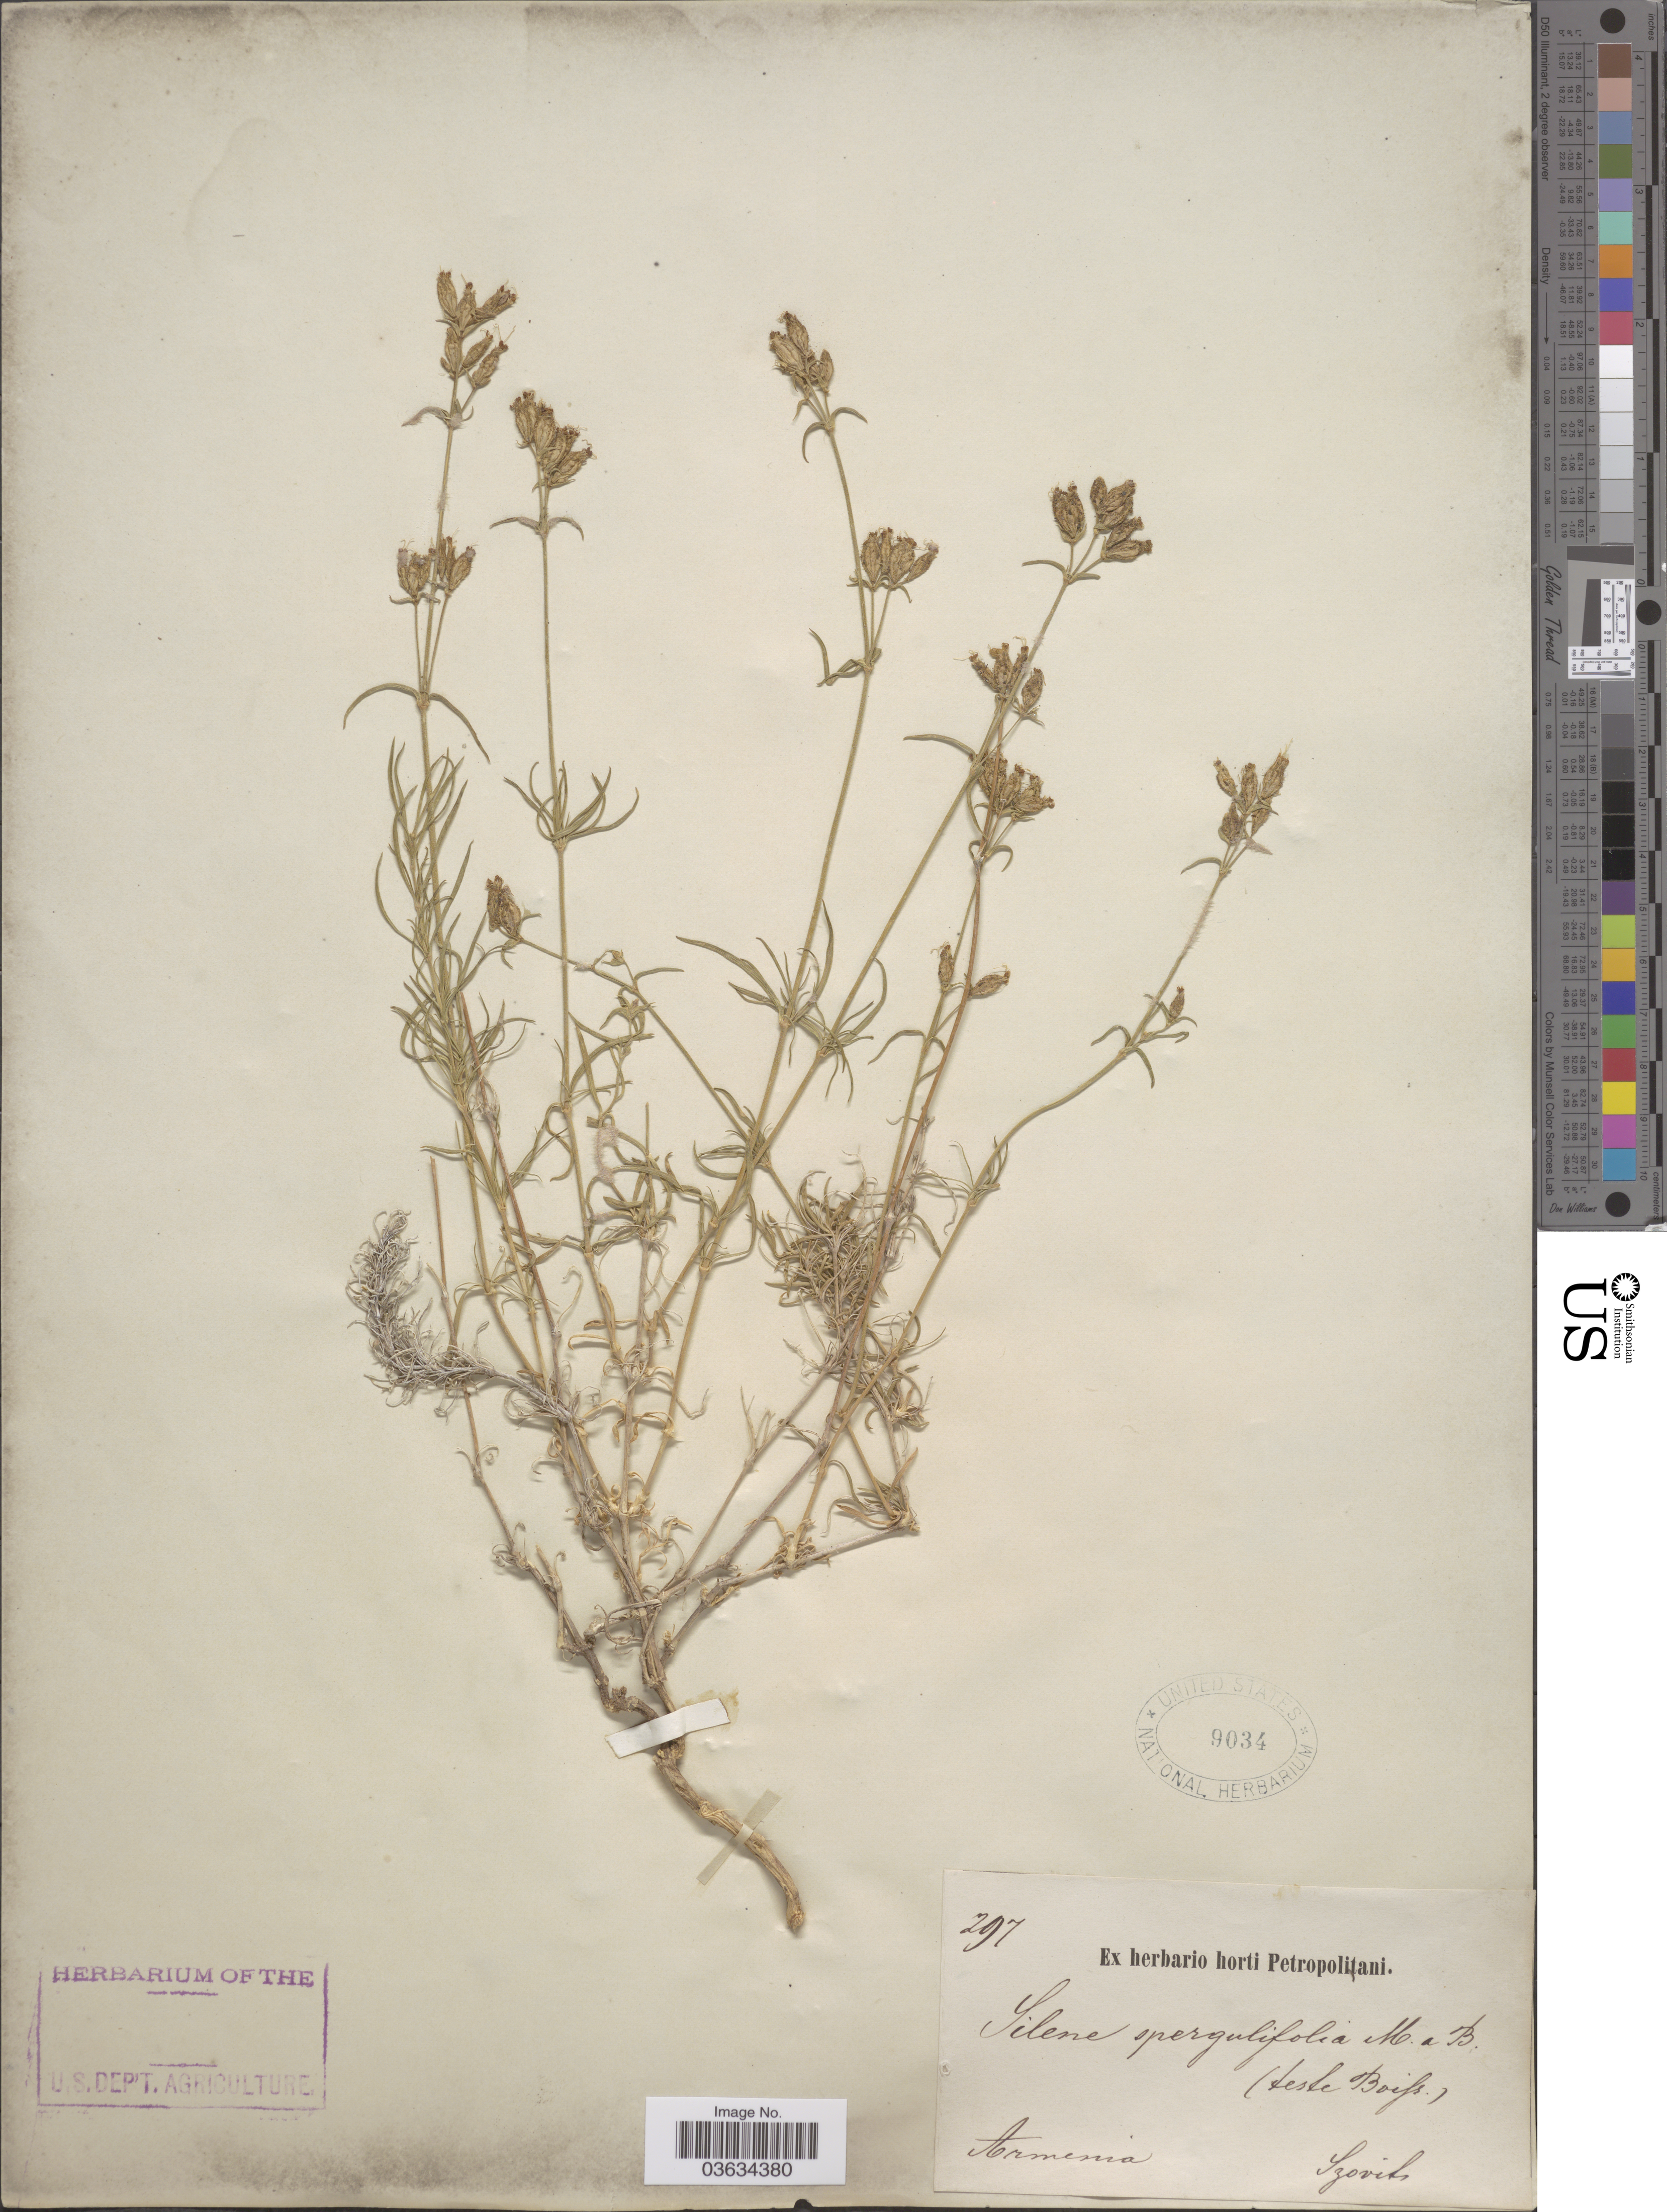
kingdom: Plantae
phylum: Tracheophyta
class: Magnoliopsida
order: Caryophyllales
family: Caryophyllaceae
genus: Silene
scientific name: Silene spergulifolia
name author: (Willd.) M. Bieb.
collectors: Szovits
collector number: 297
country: Armenia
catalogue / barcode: US 9034